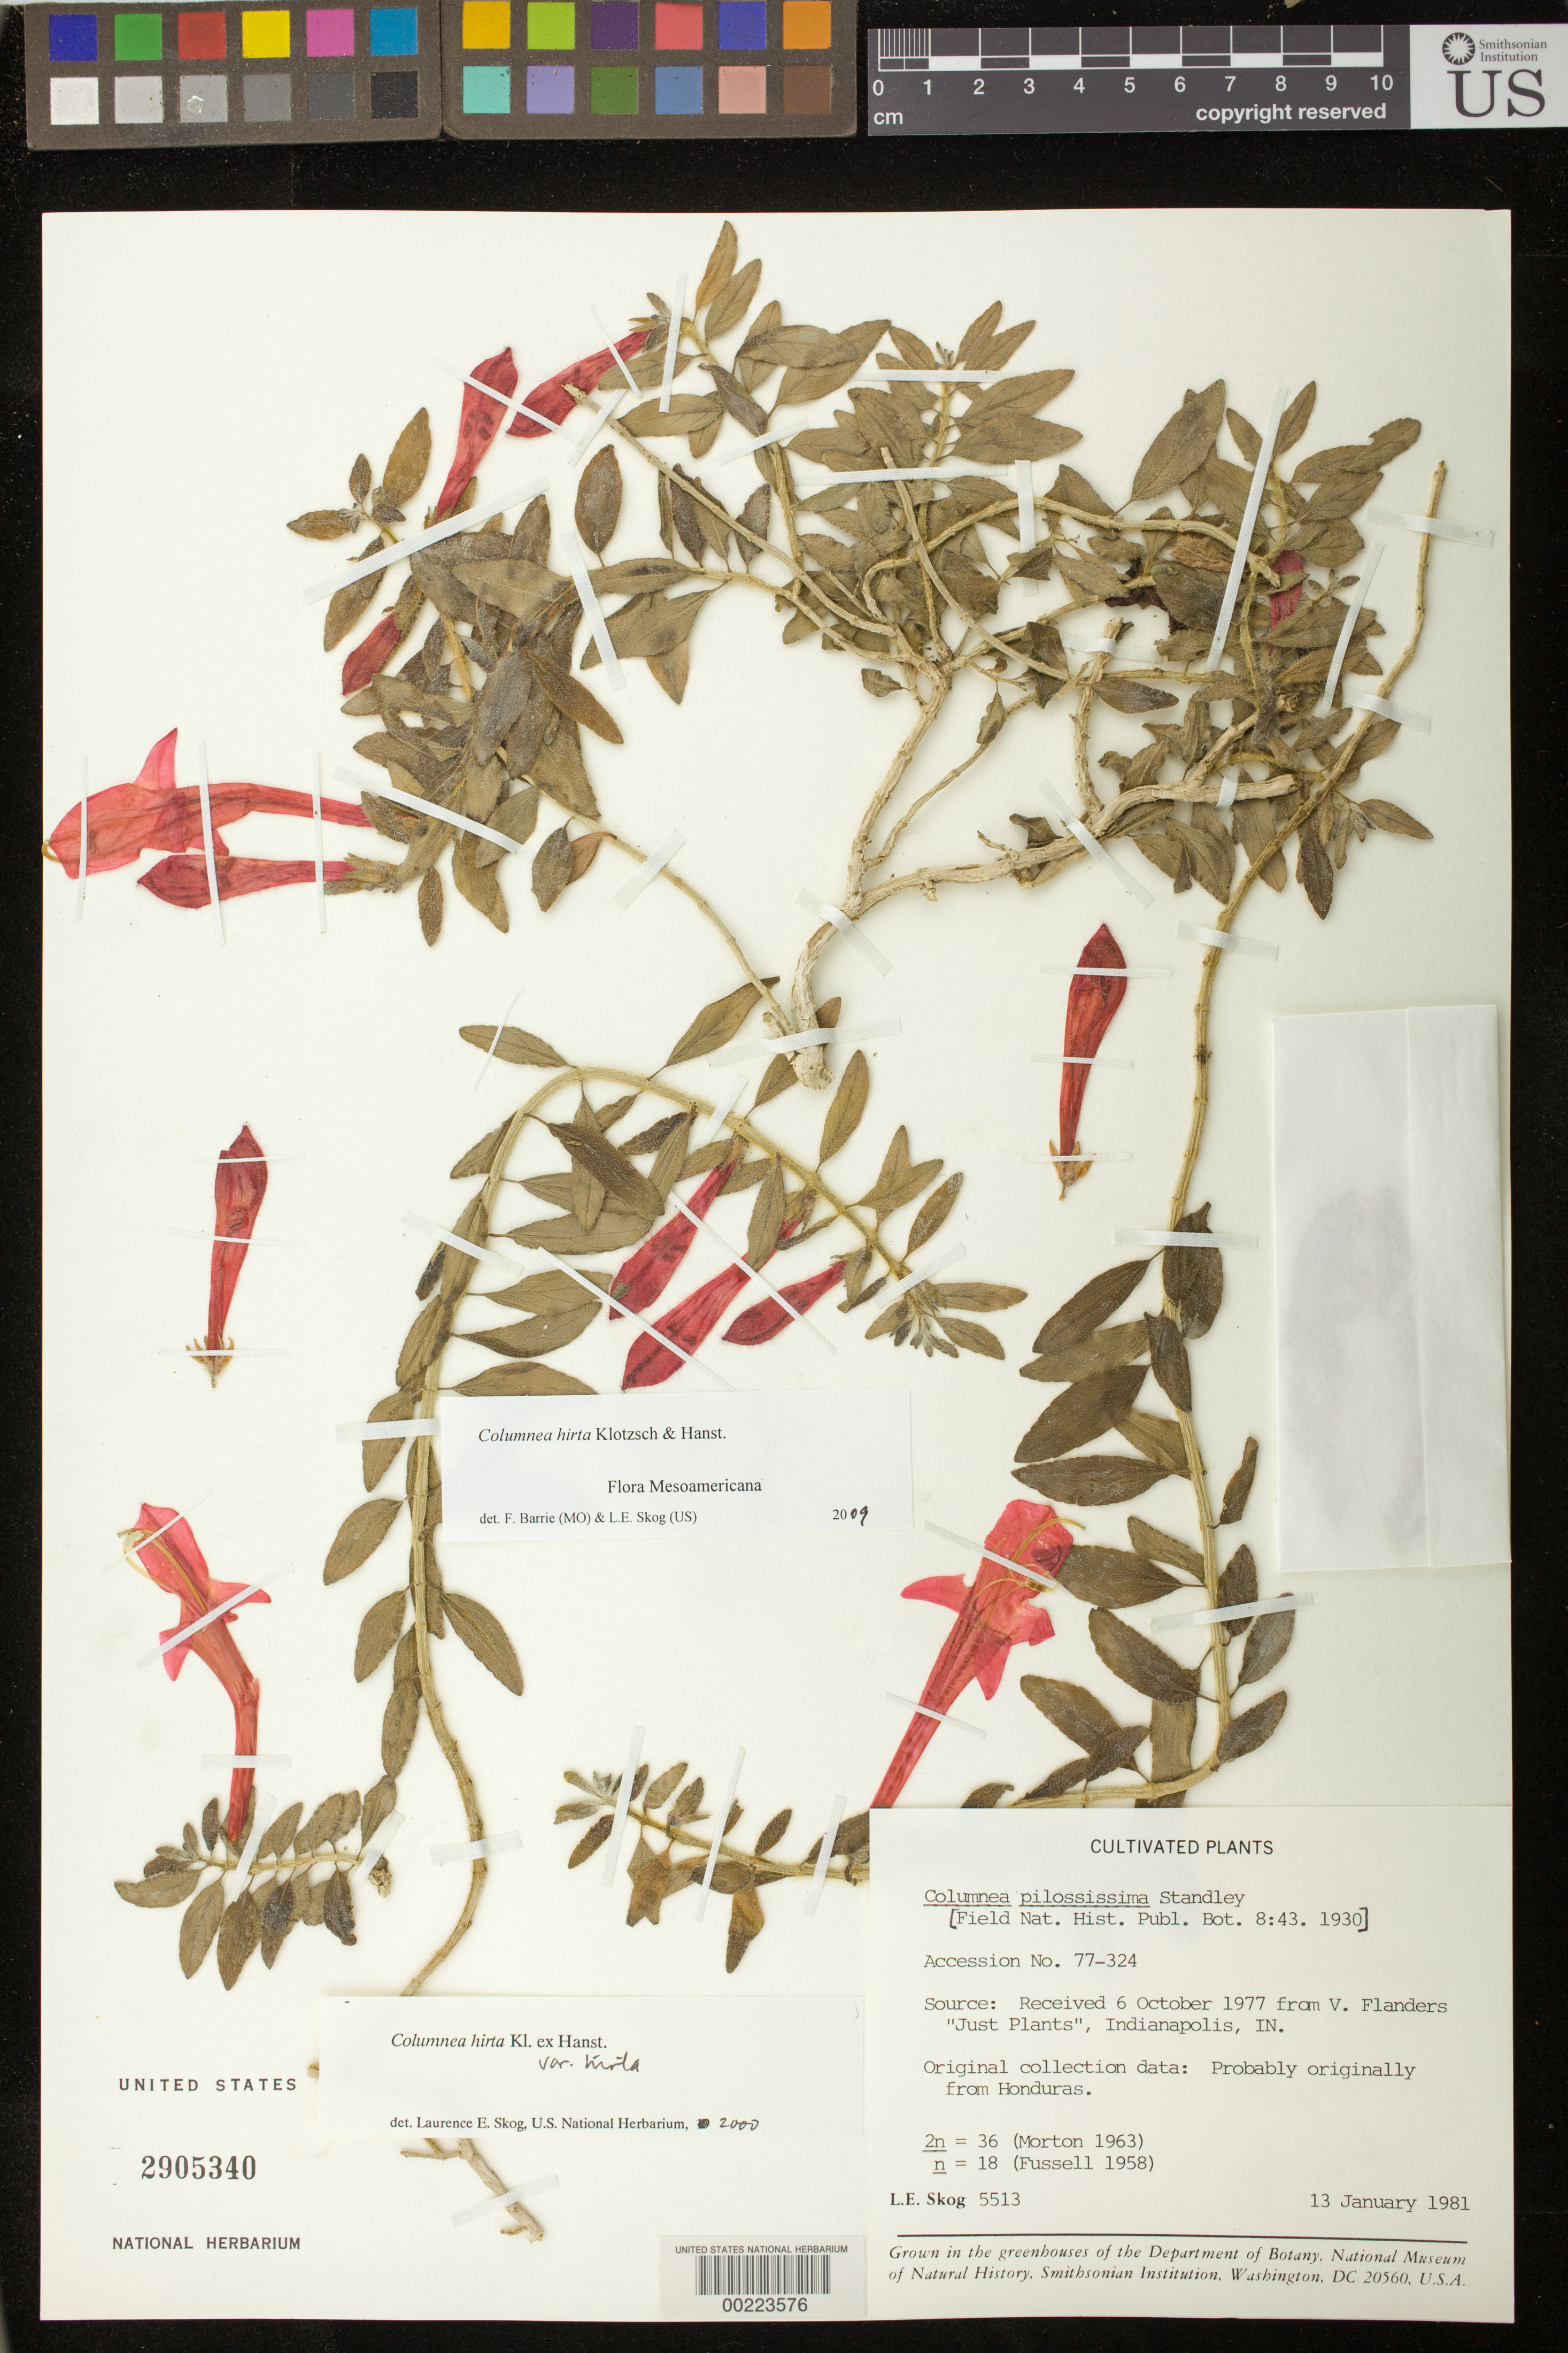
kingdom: Plantae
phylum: Tracheophyta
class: Magnoliopsida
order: Lamiales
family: Gesneriaceae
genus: Columnea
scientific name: Columnea hirta var. hirta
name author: Klotzsch & Hanst.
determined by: Skog, Laurence E.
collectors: L. E. Skog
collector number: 5513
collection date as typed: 13 Jan 1981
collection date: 1981-01-13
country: Honduras (?)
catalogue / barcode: US 2905340